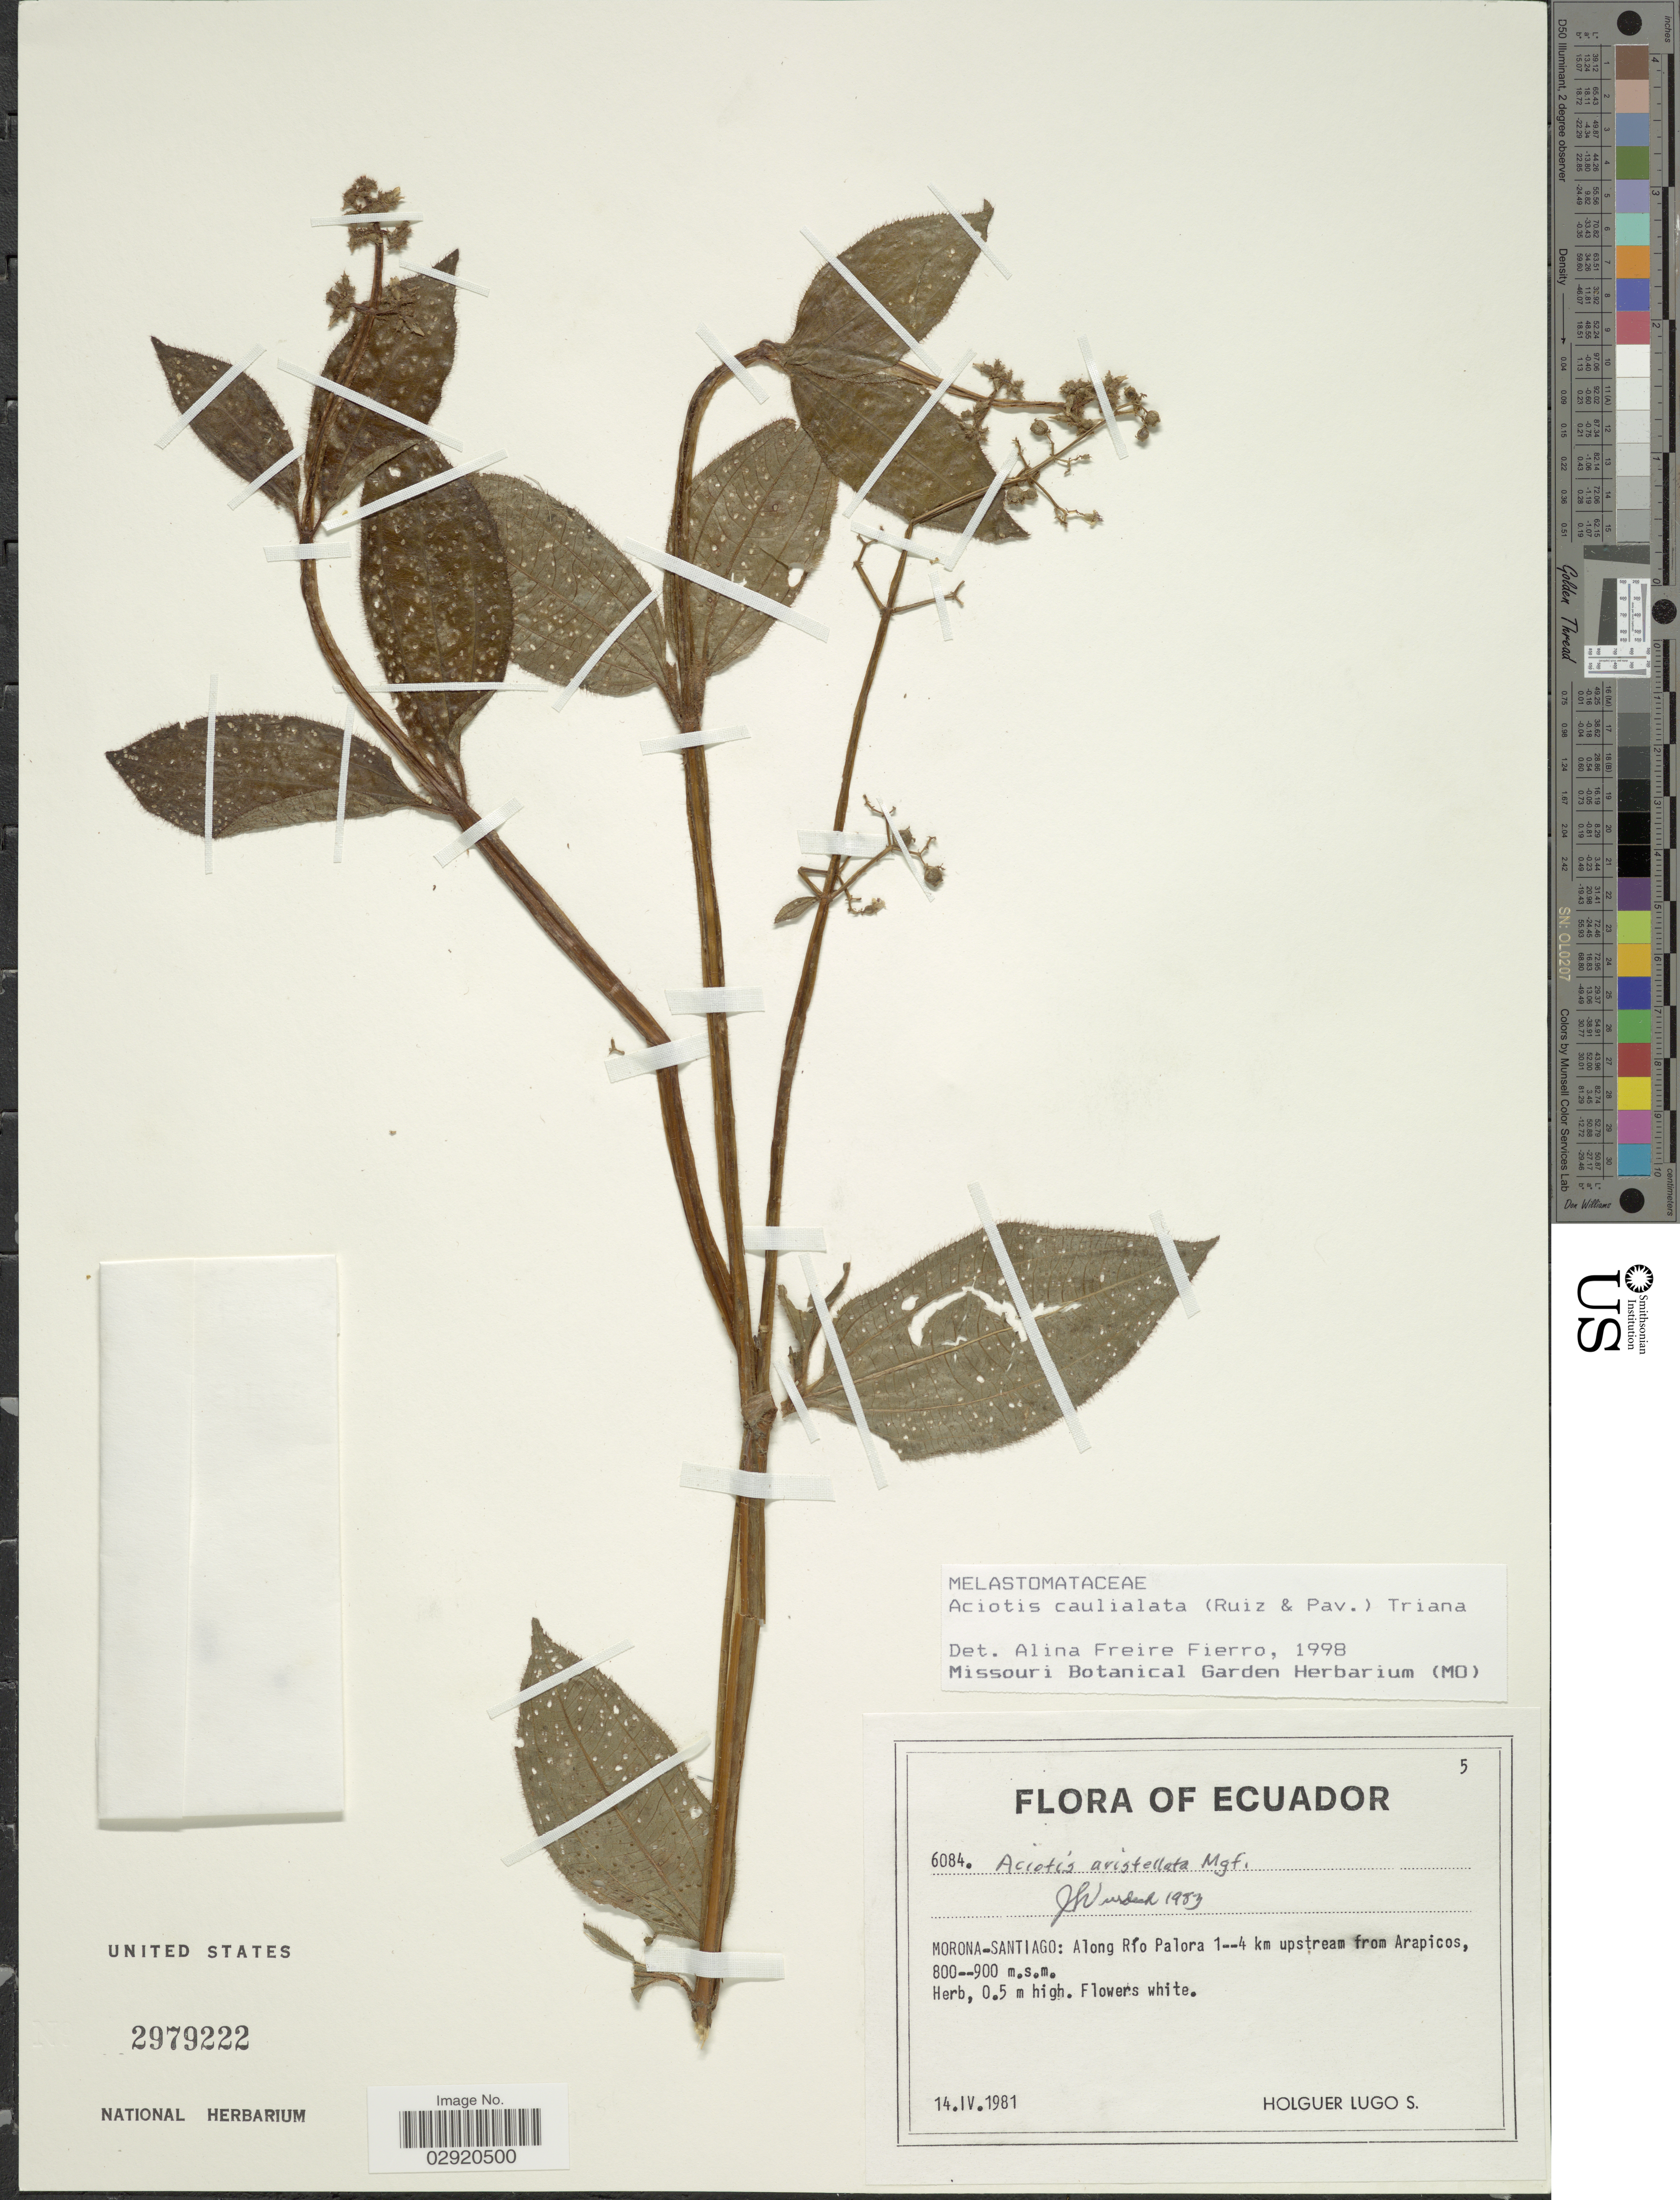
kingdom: Plantae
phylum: Tracheophyta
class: Magnoliopsida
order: Myrtales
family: Melastomataceae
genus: Aciotis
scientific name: Aciotis rubricaulis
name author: (Mart. ex DC.) Triana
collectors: H. Lugo S.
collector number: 6084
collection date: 1981-04-14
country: Ecuador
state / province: Morona-Santiago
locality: Along Río Palora 1--4 km upstream from Arapicos.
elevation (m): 800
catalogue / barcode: US 2979222